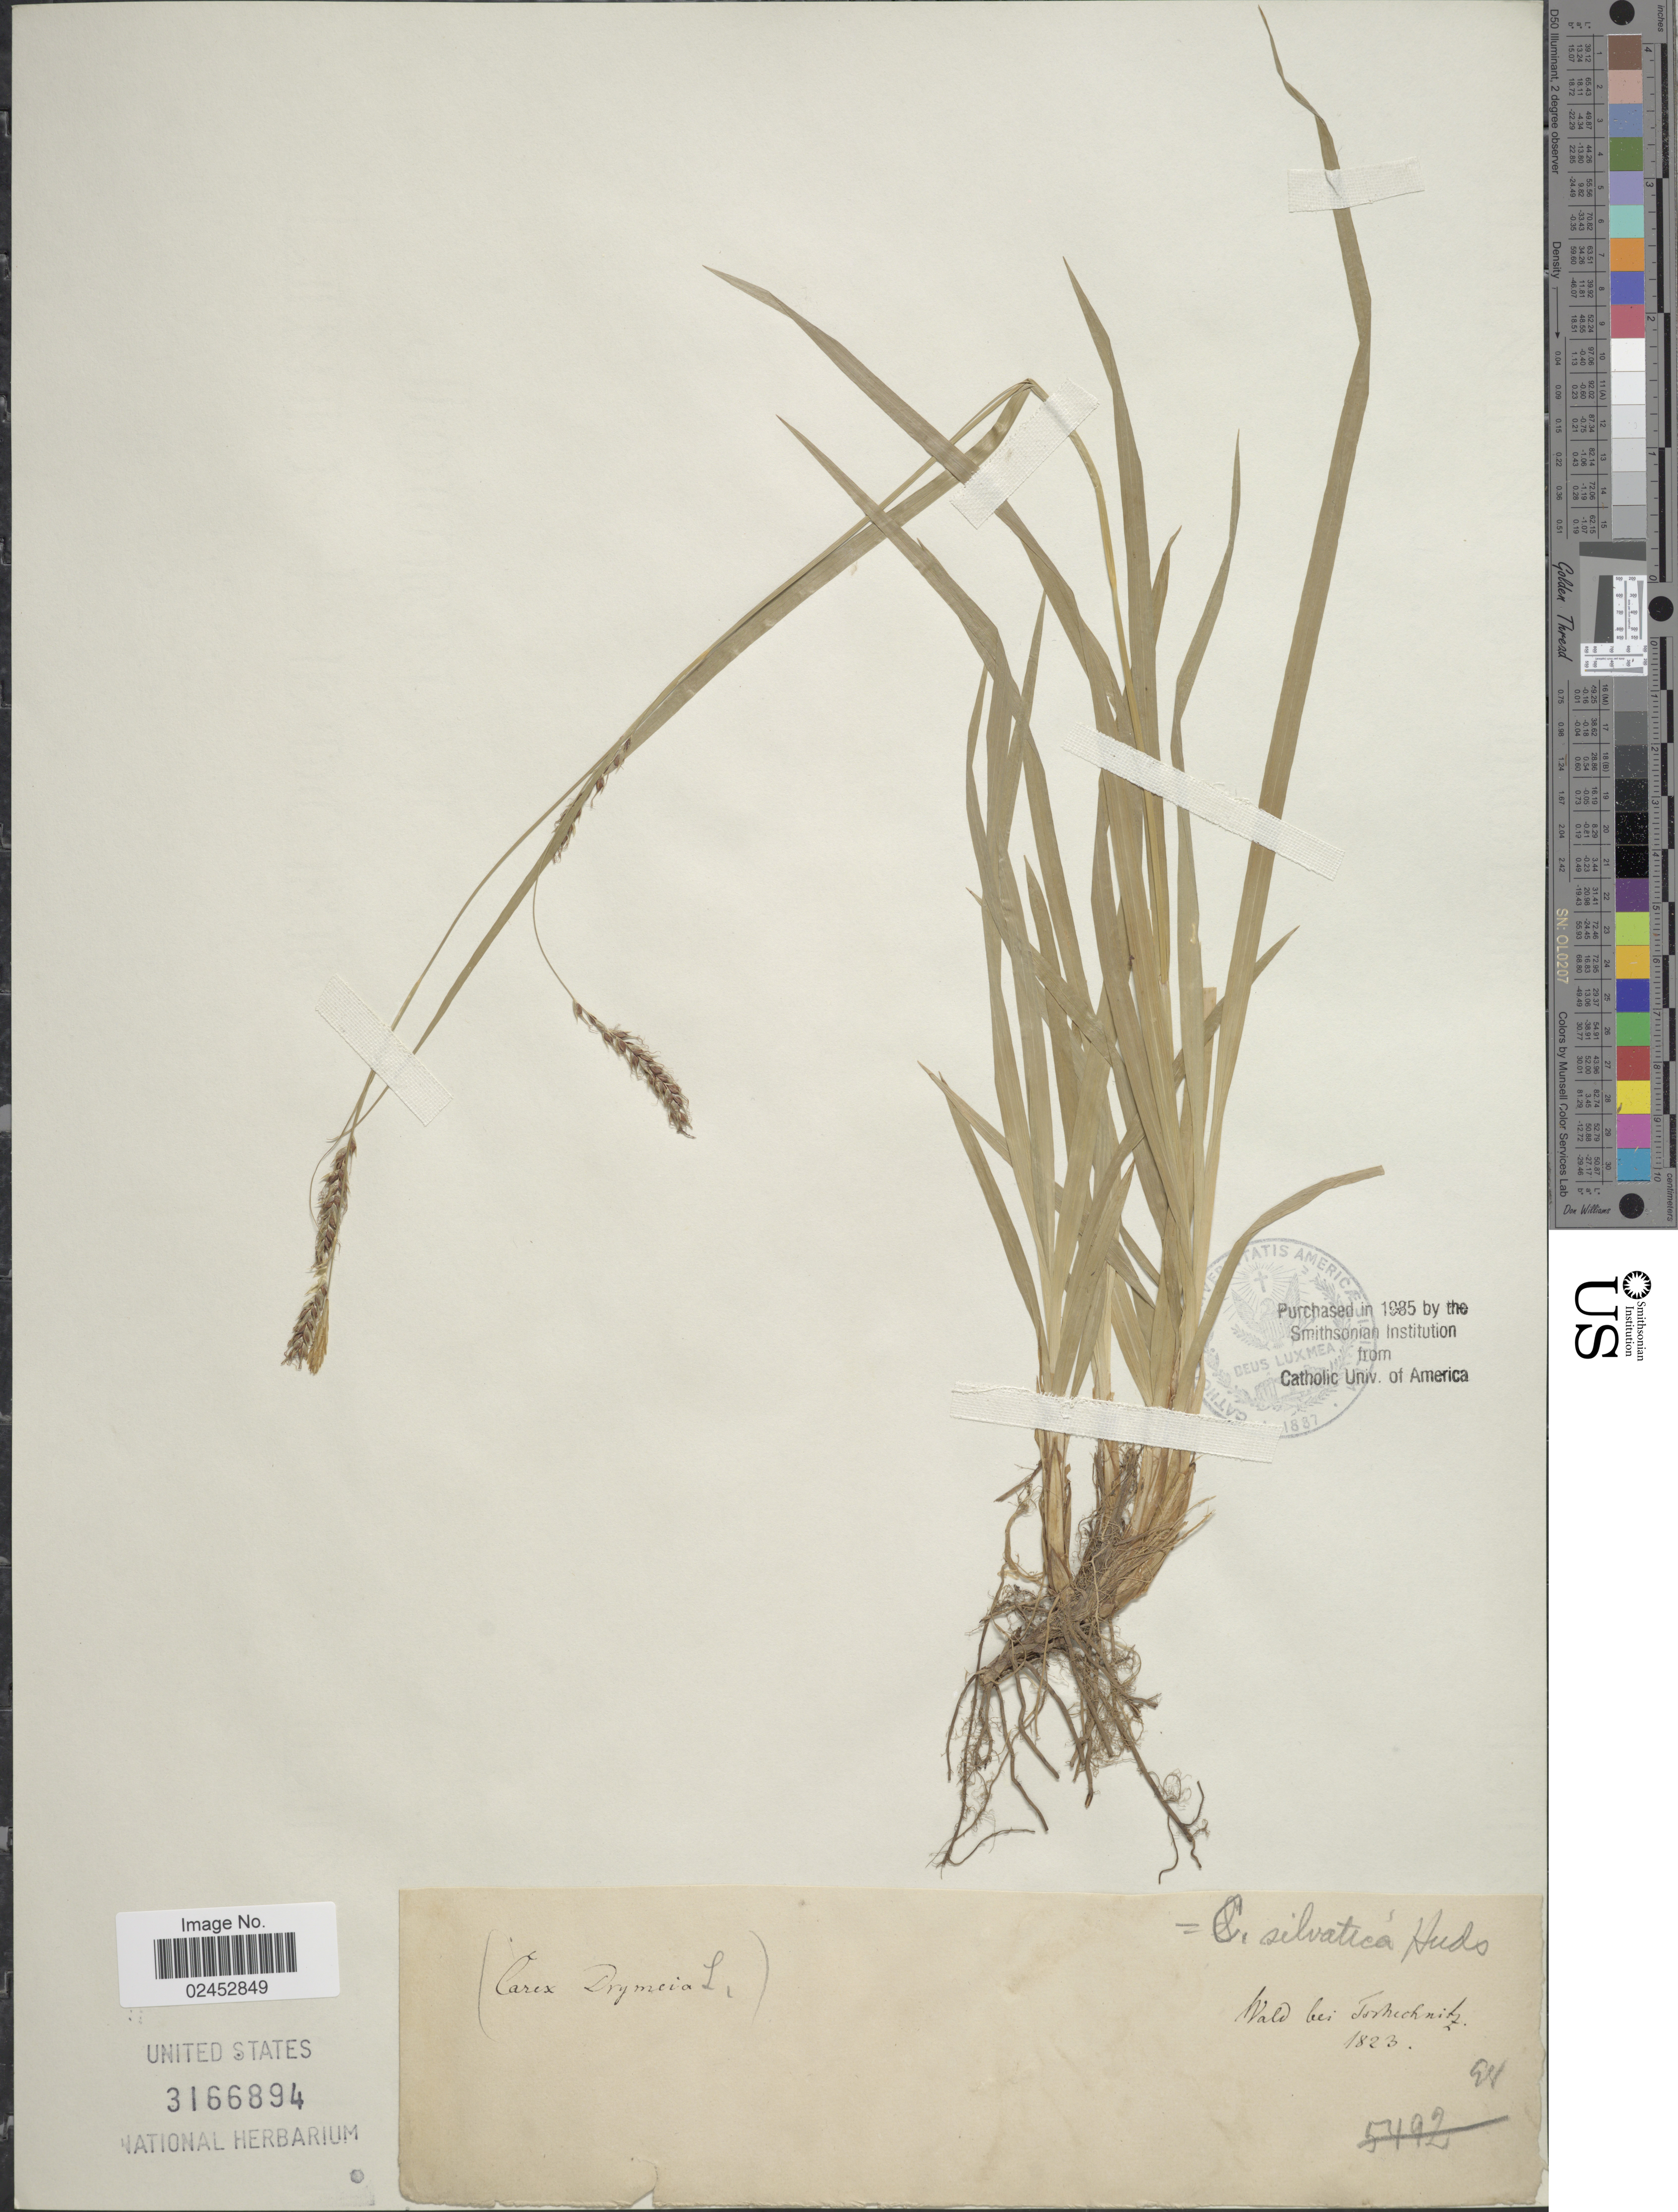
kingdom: Plantae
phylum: Tracheophyta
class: Liliopsida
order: Poales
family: Cyperaceae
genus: Carex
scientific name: Carex sylvatica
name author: Huds.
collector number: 98*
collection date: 1823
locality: Wals bei Torhecknitz [interpreted]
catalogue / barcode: US 3166894